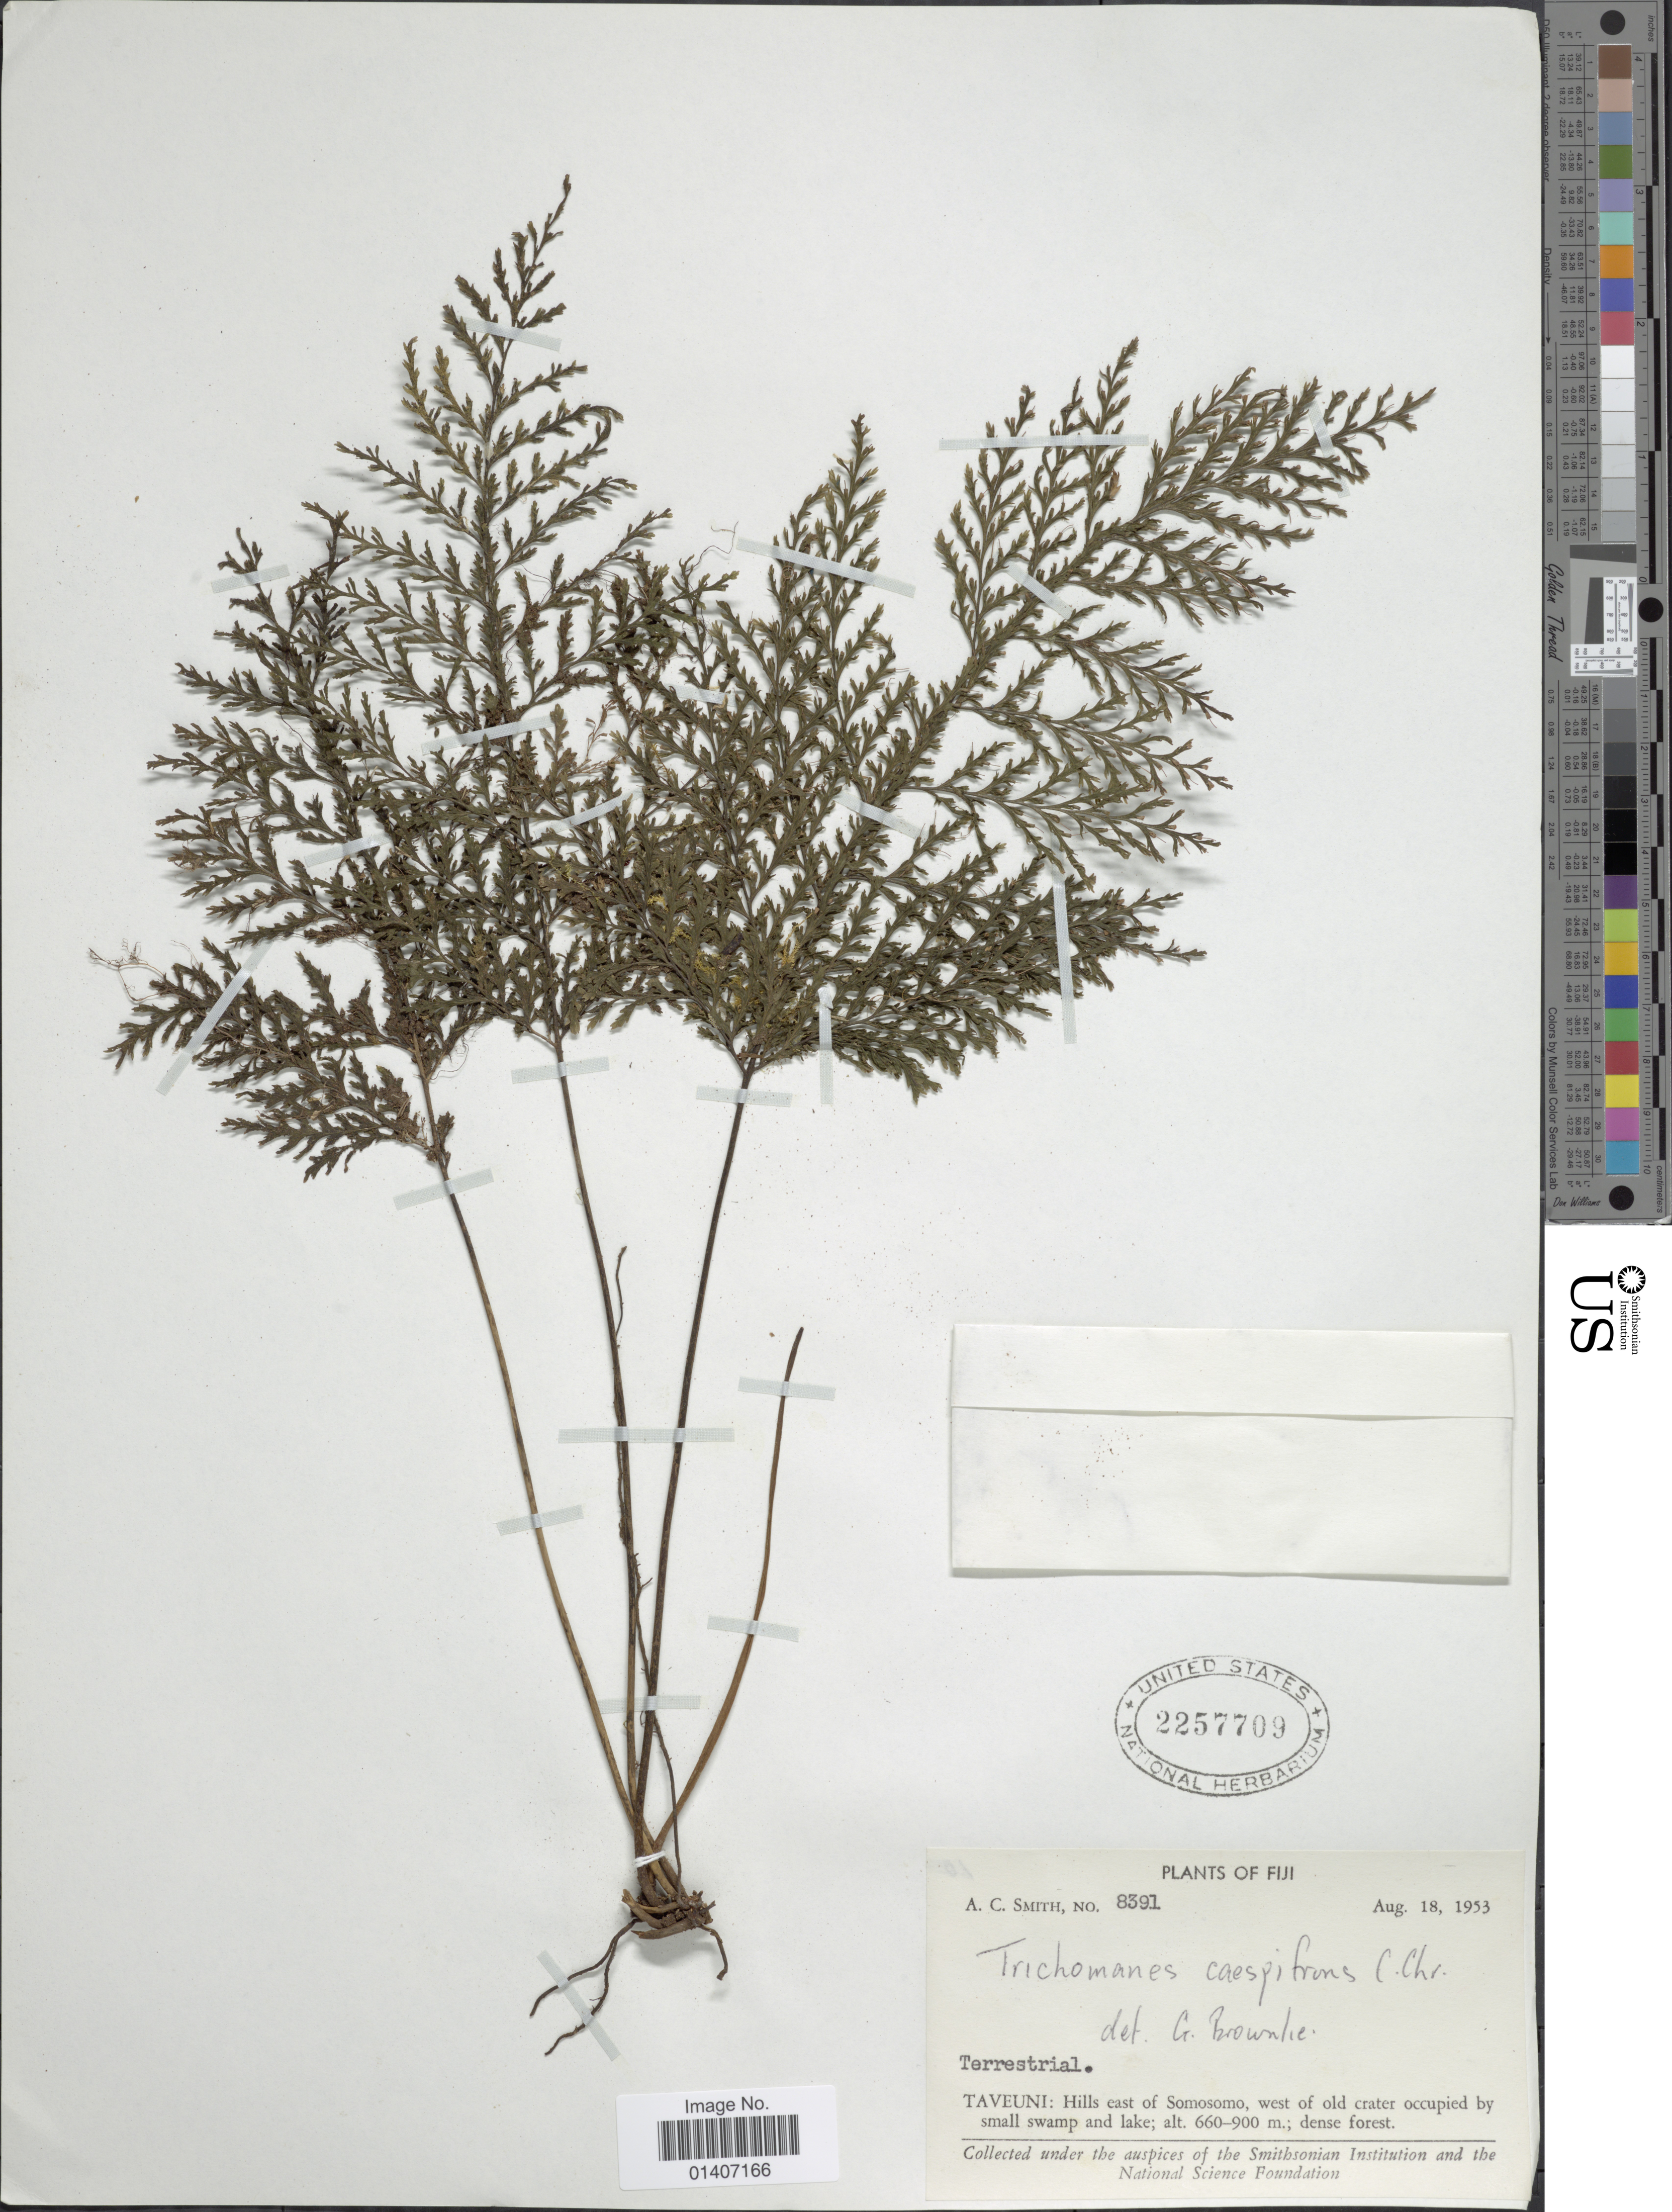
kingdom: Plantae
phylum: Tracheophyta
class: Polypodiopsida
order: Hymenophyllales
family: Hymenophyllaceae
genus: Abrodictyum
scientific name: Abrodictyum caespifrons (C. Chr.) comb. ined., 2015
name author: (C. Chr.)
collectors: A. C. Smith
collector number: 8391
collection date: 1953-08-18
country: Fiji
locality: Taveuni: Hill East of Somosomo, west of old crater occupied by small swamp and Lake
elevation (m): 660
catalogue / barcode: US 2257709